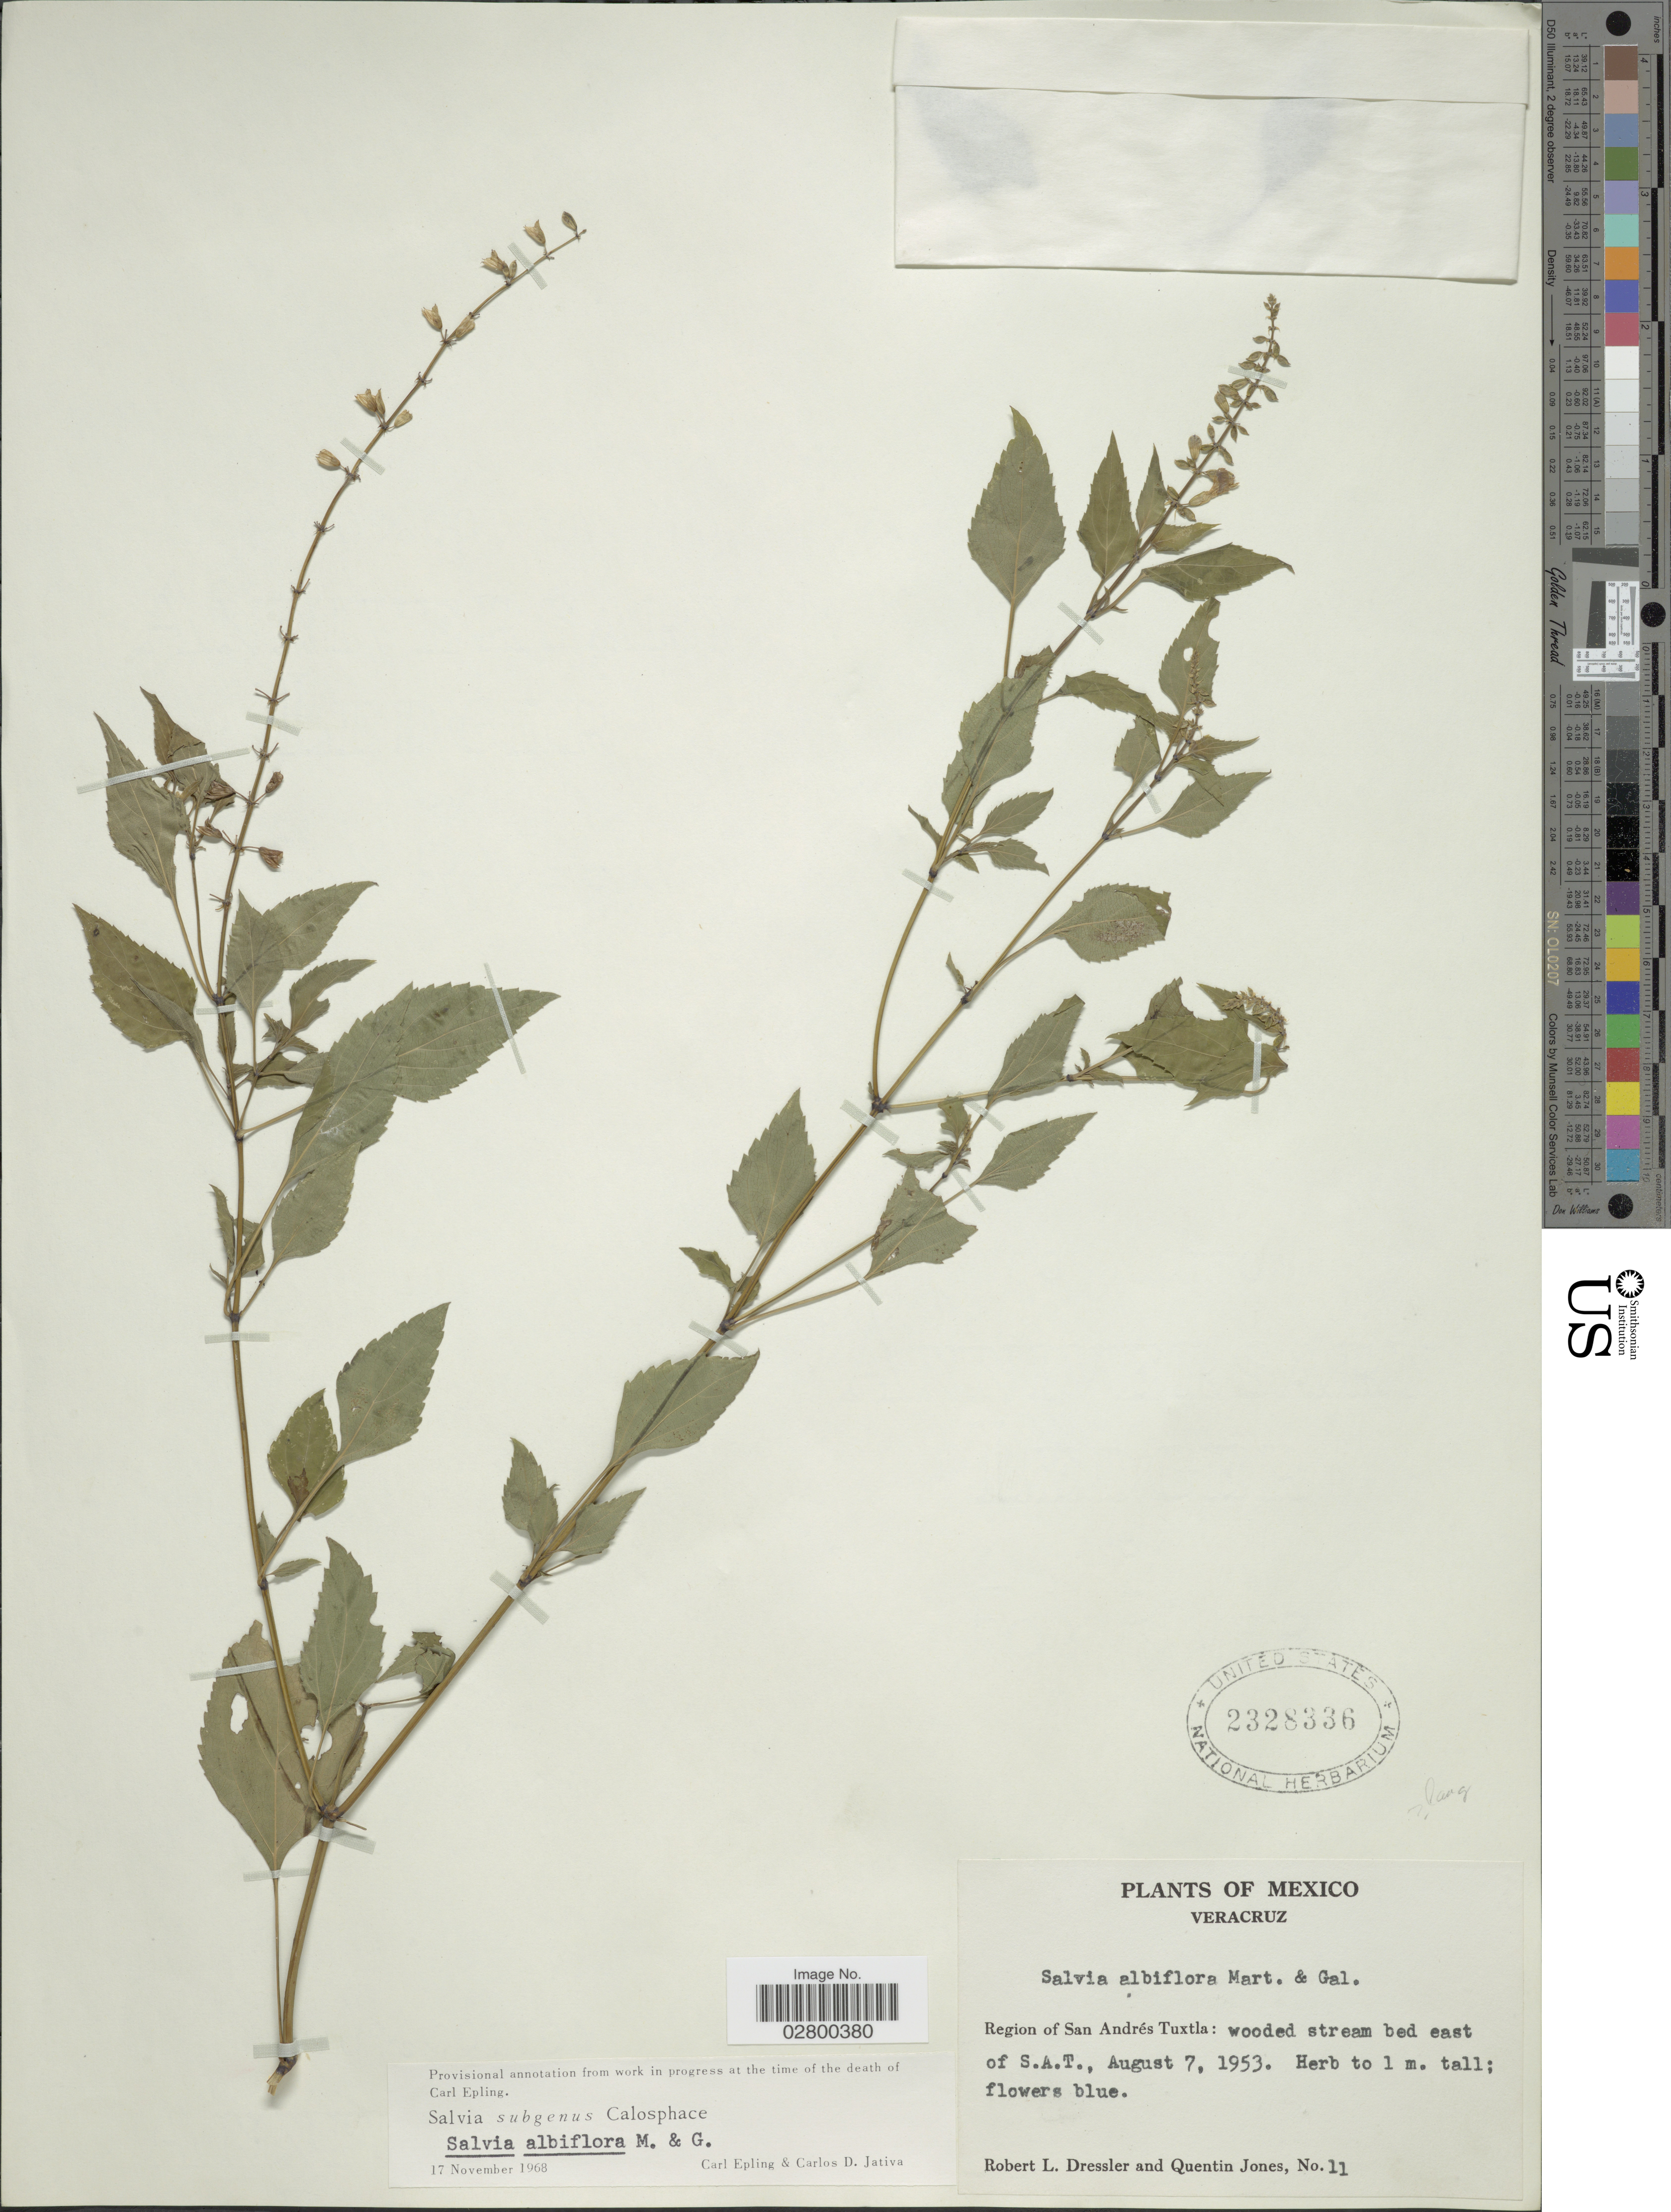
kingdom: Plantae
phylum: Tracheophyta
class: Magnoliopsida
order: Lamiales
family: Lamiaceae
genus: Salvia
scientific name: Salvia albiflora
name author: M. Martens & Galeotti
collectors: R. Dressler & Q. Jones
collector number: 11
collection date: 1953-08-07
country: Mexico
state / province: Veracruz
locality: Region of San Andrés Tuxtla: wooded stream bed east of S.A.T.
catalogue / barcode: US 2328336